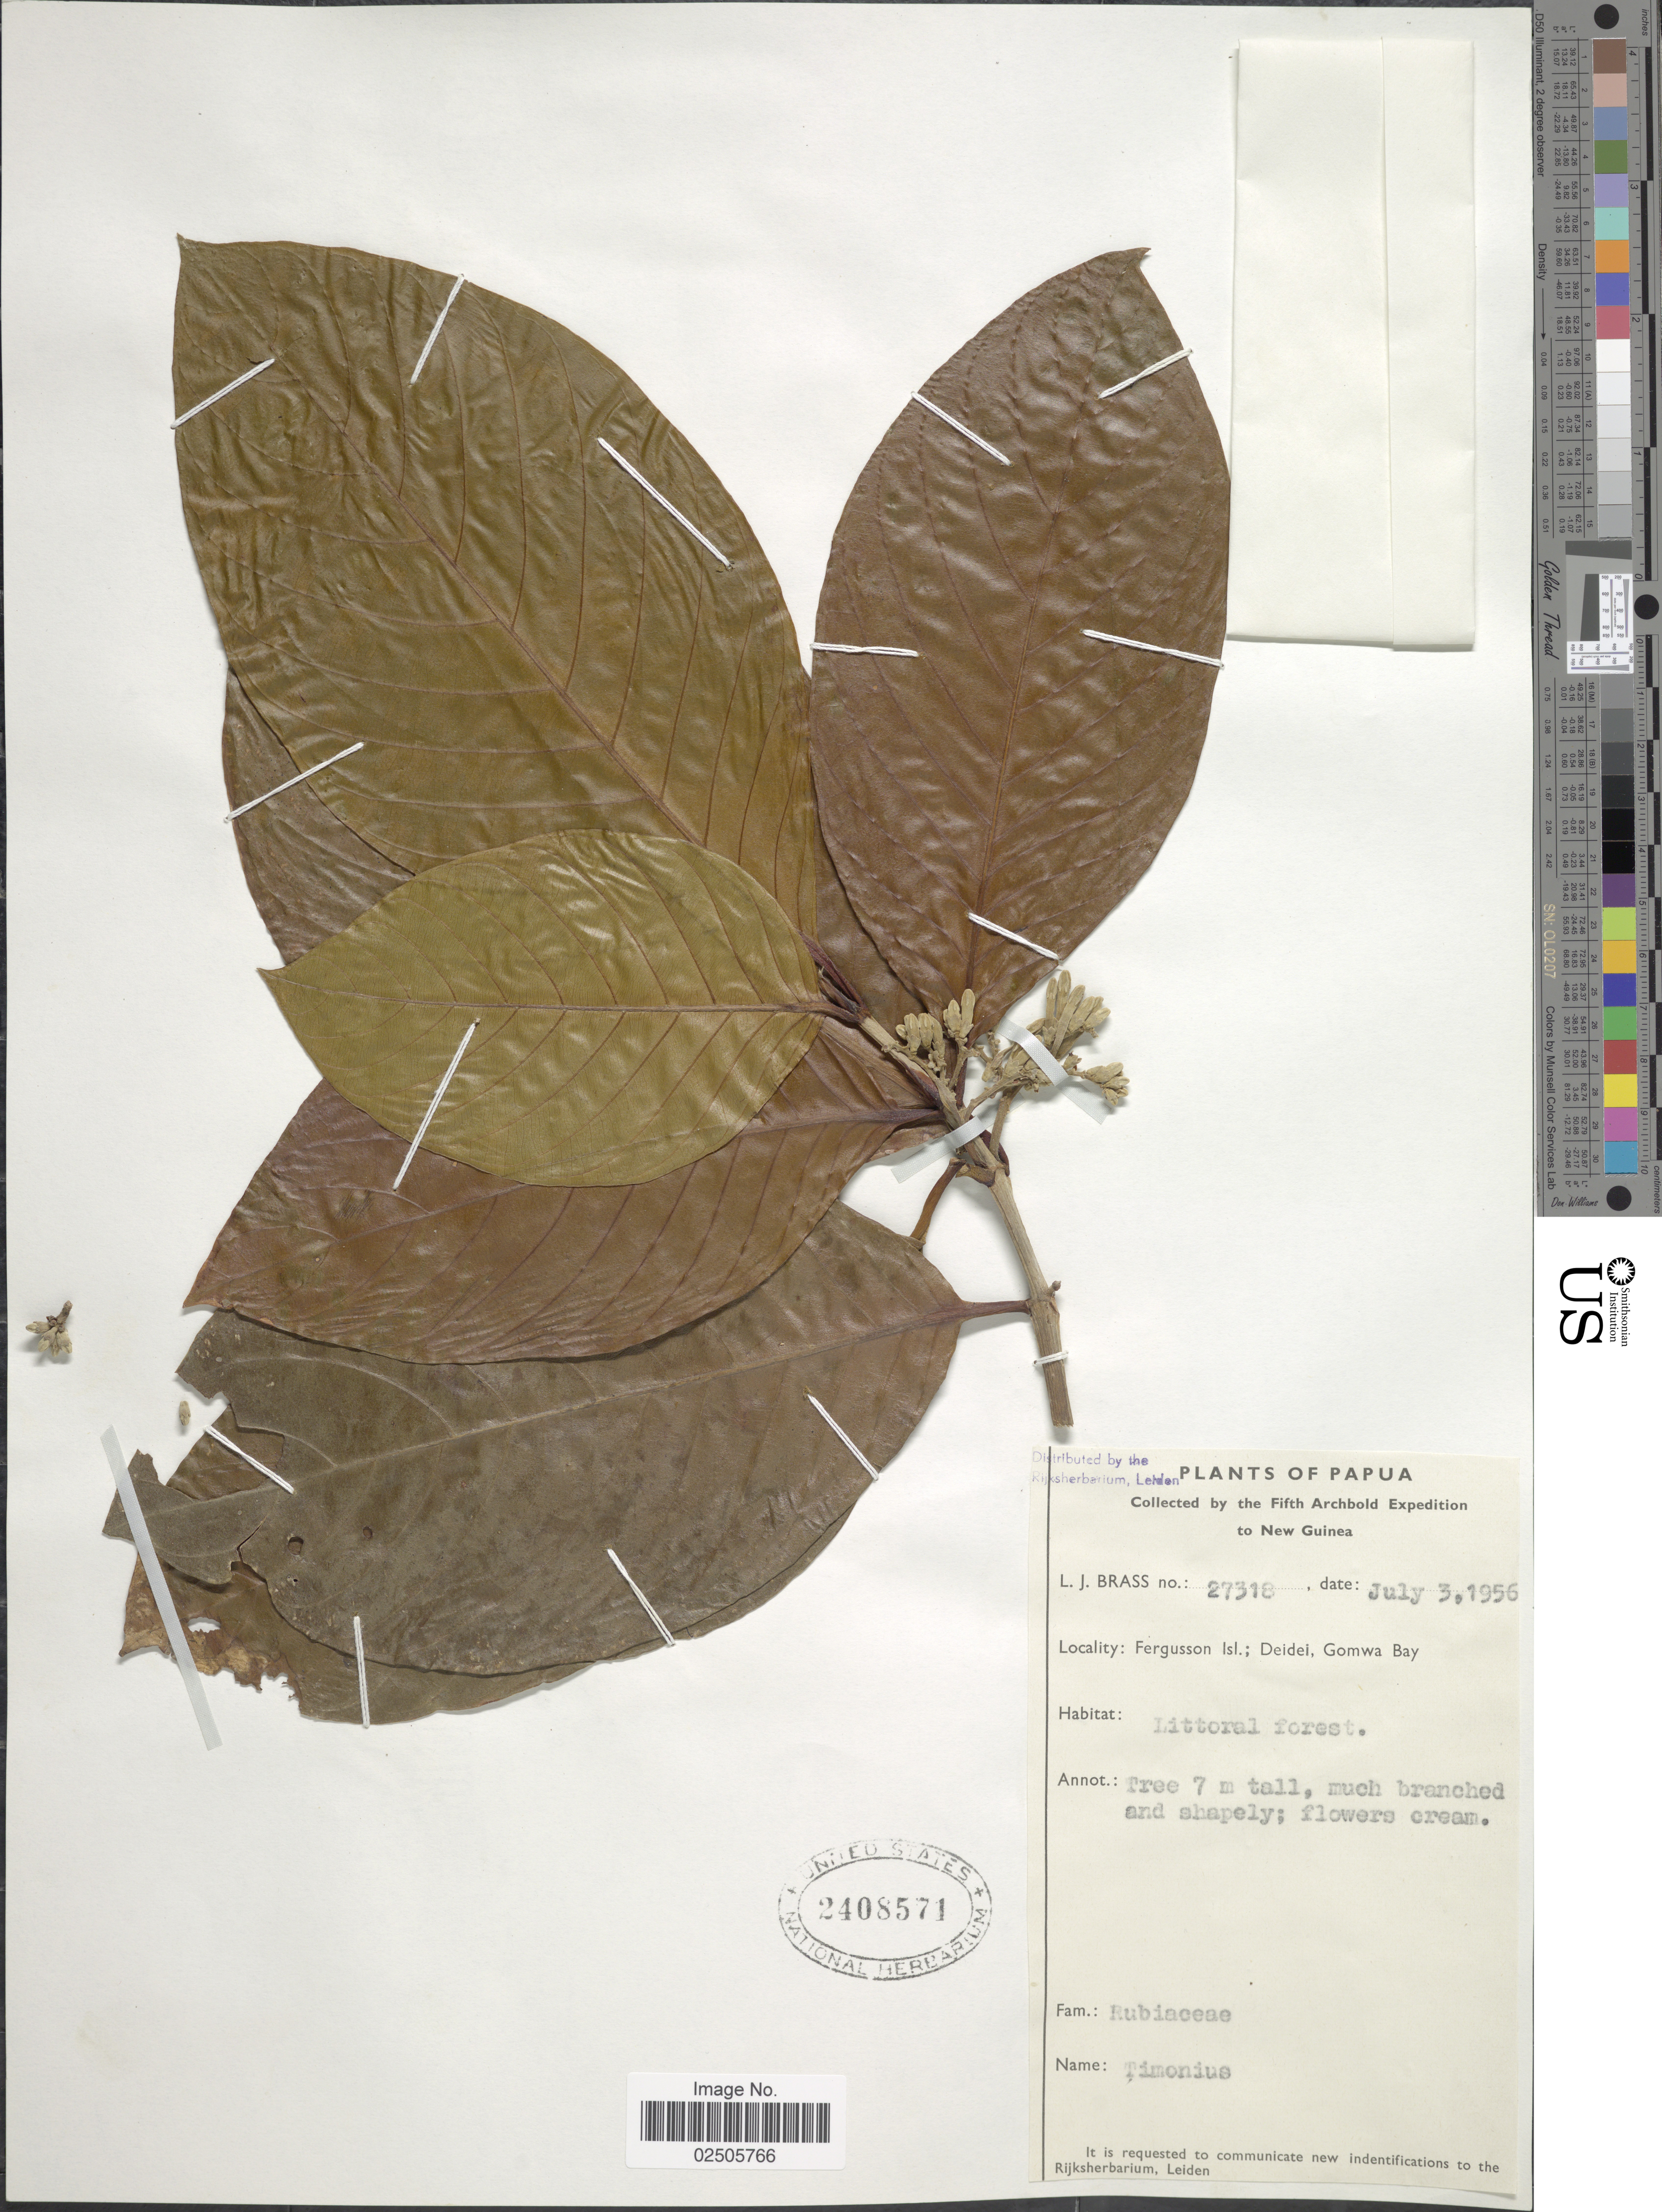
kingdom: Plantae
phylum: Tracheophyta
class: Magnoliopsida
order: Gentianales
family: Rubiaceae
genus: Timonius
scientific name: Timonius sp.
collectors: L. J. Brass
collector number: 27318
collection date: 1956-07-03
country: Papua New Guinea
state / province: Milne Bay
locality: Papua, New Guinea, Fergusson Isl.; Deidei, Gomwa Bay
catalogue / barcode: US 2408571